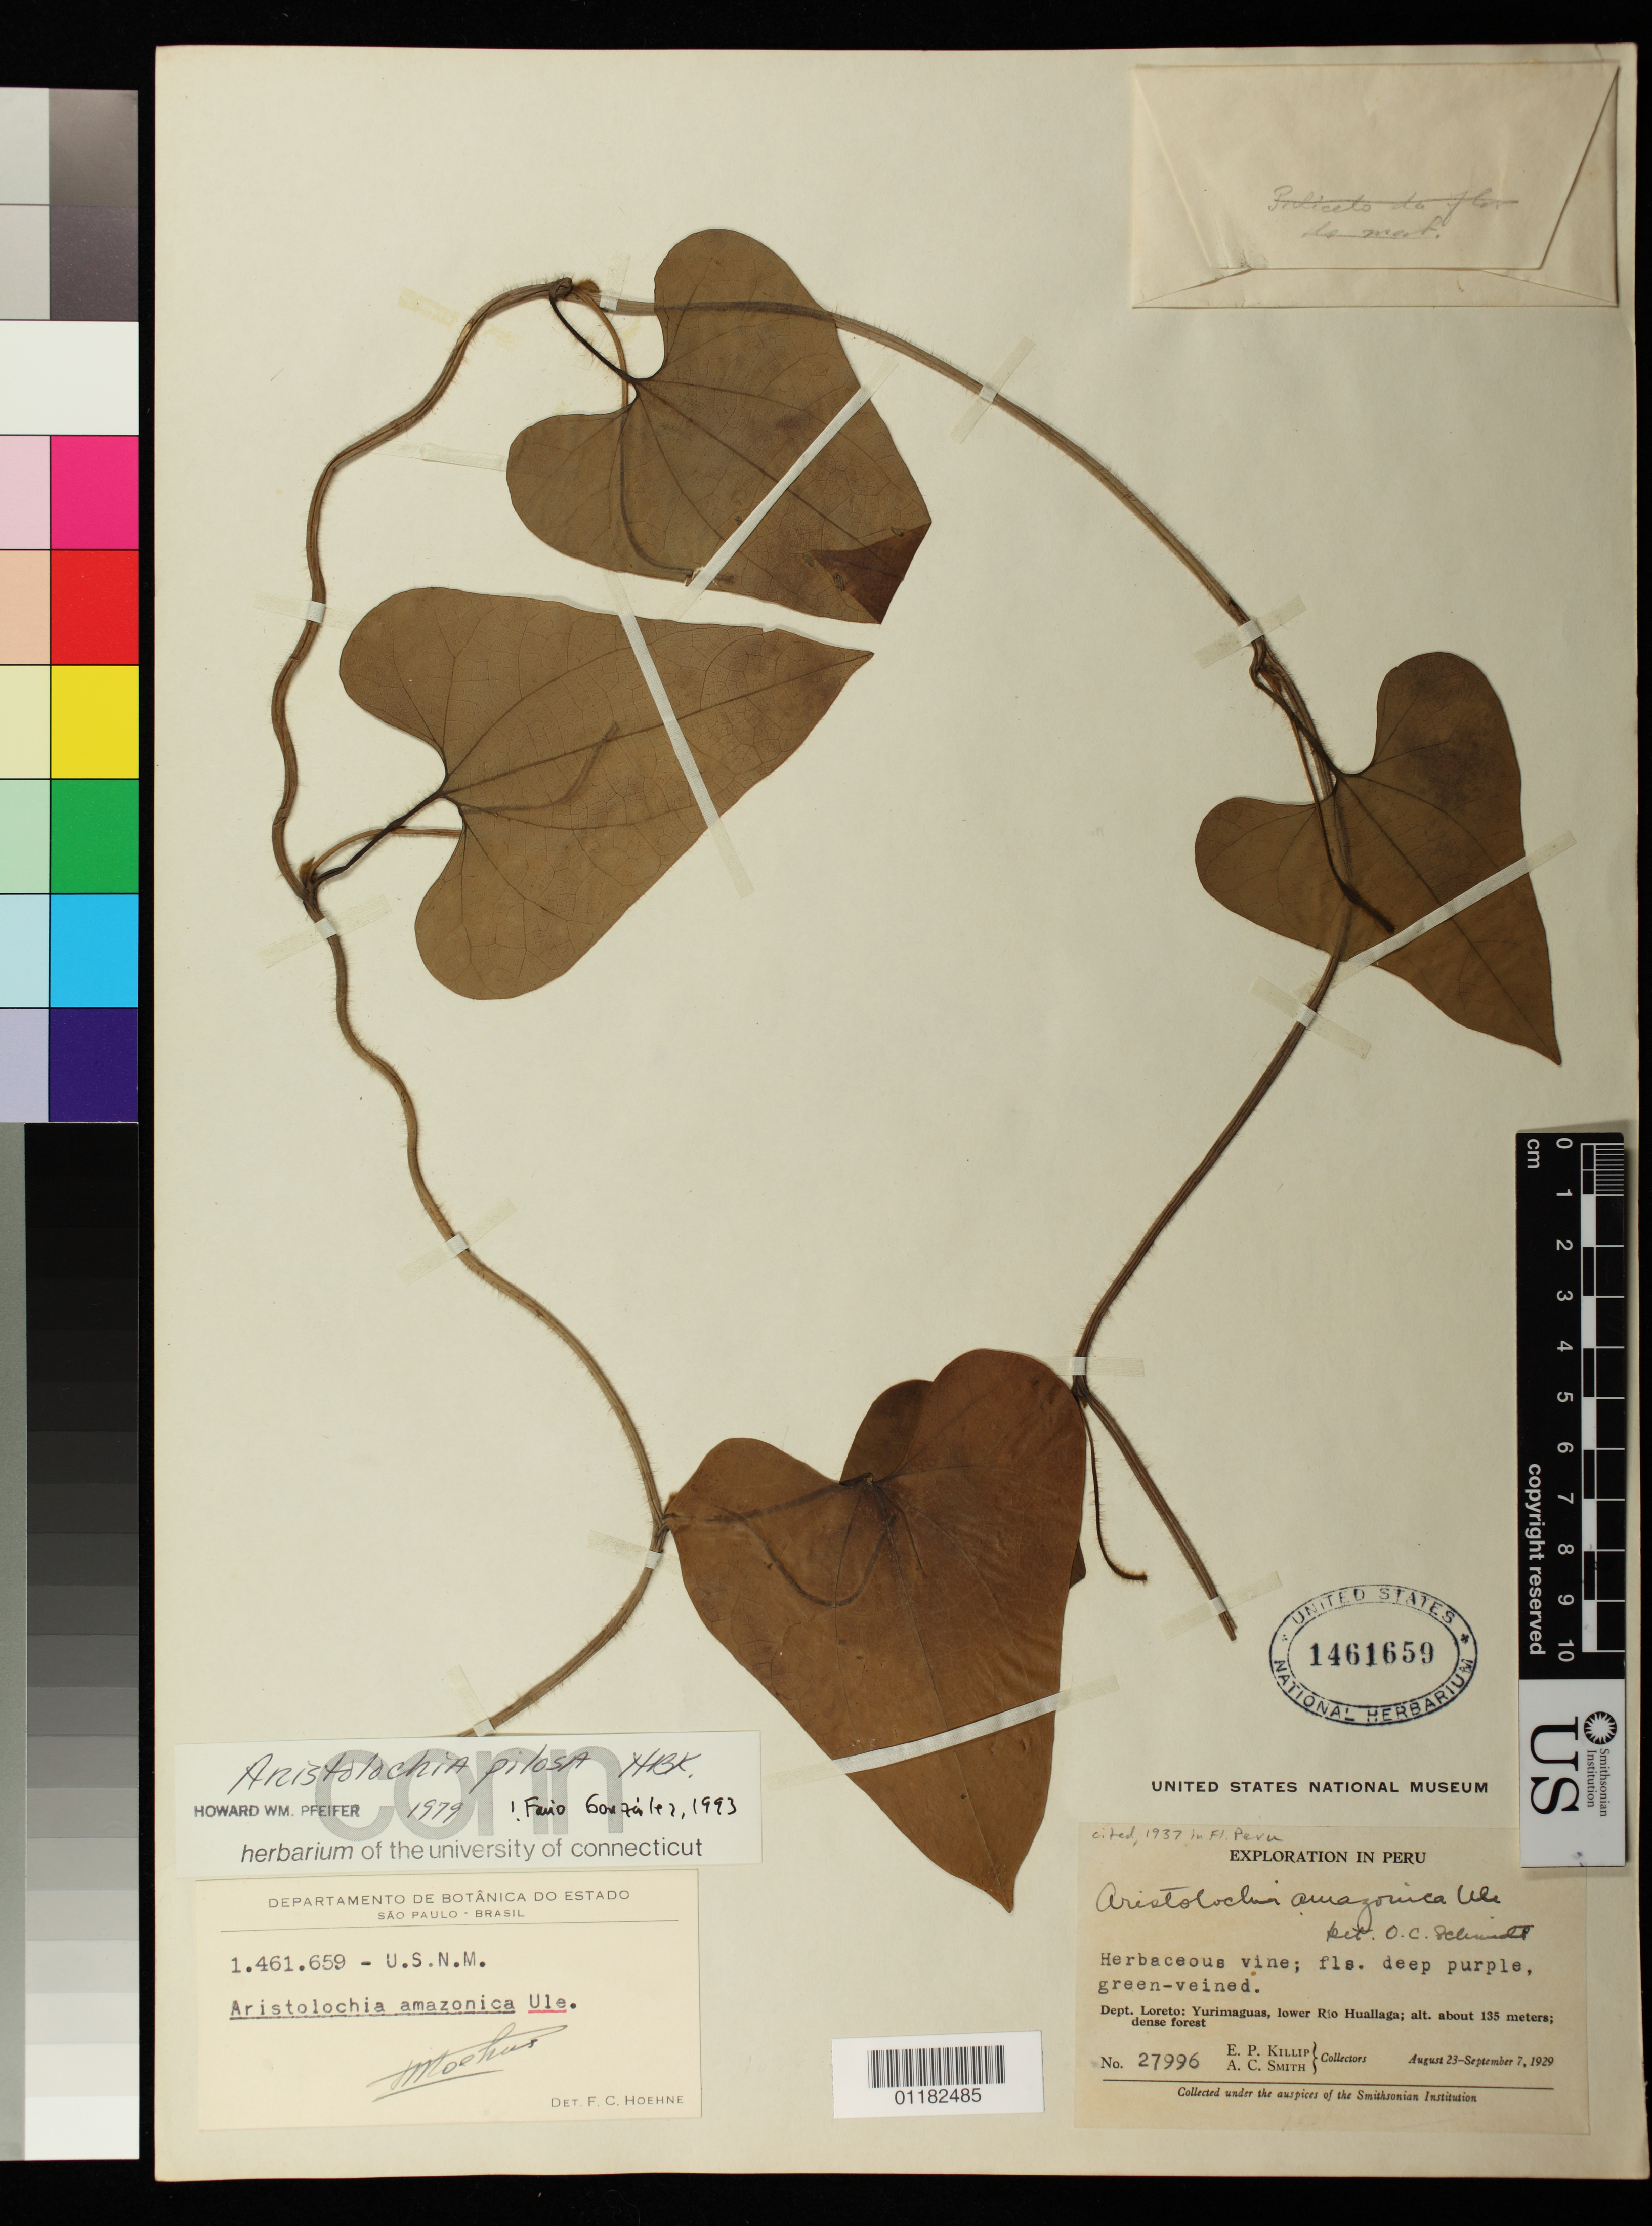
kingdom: Plantae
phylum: Tracheophyta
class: Magnoliopsida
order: Piperales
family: Aristolochiaceae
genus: Aristolochia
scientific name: Aristolochia pilosa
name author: Kunth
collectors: E. P. Killip & A. C. Smith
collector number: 27996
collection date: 1929-08-23/1929-09-07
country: Peru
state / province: Loreto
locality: Yurimaguas, lower Rio Huallaga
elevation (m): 135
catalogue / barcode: US 1461659